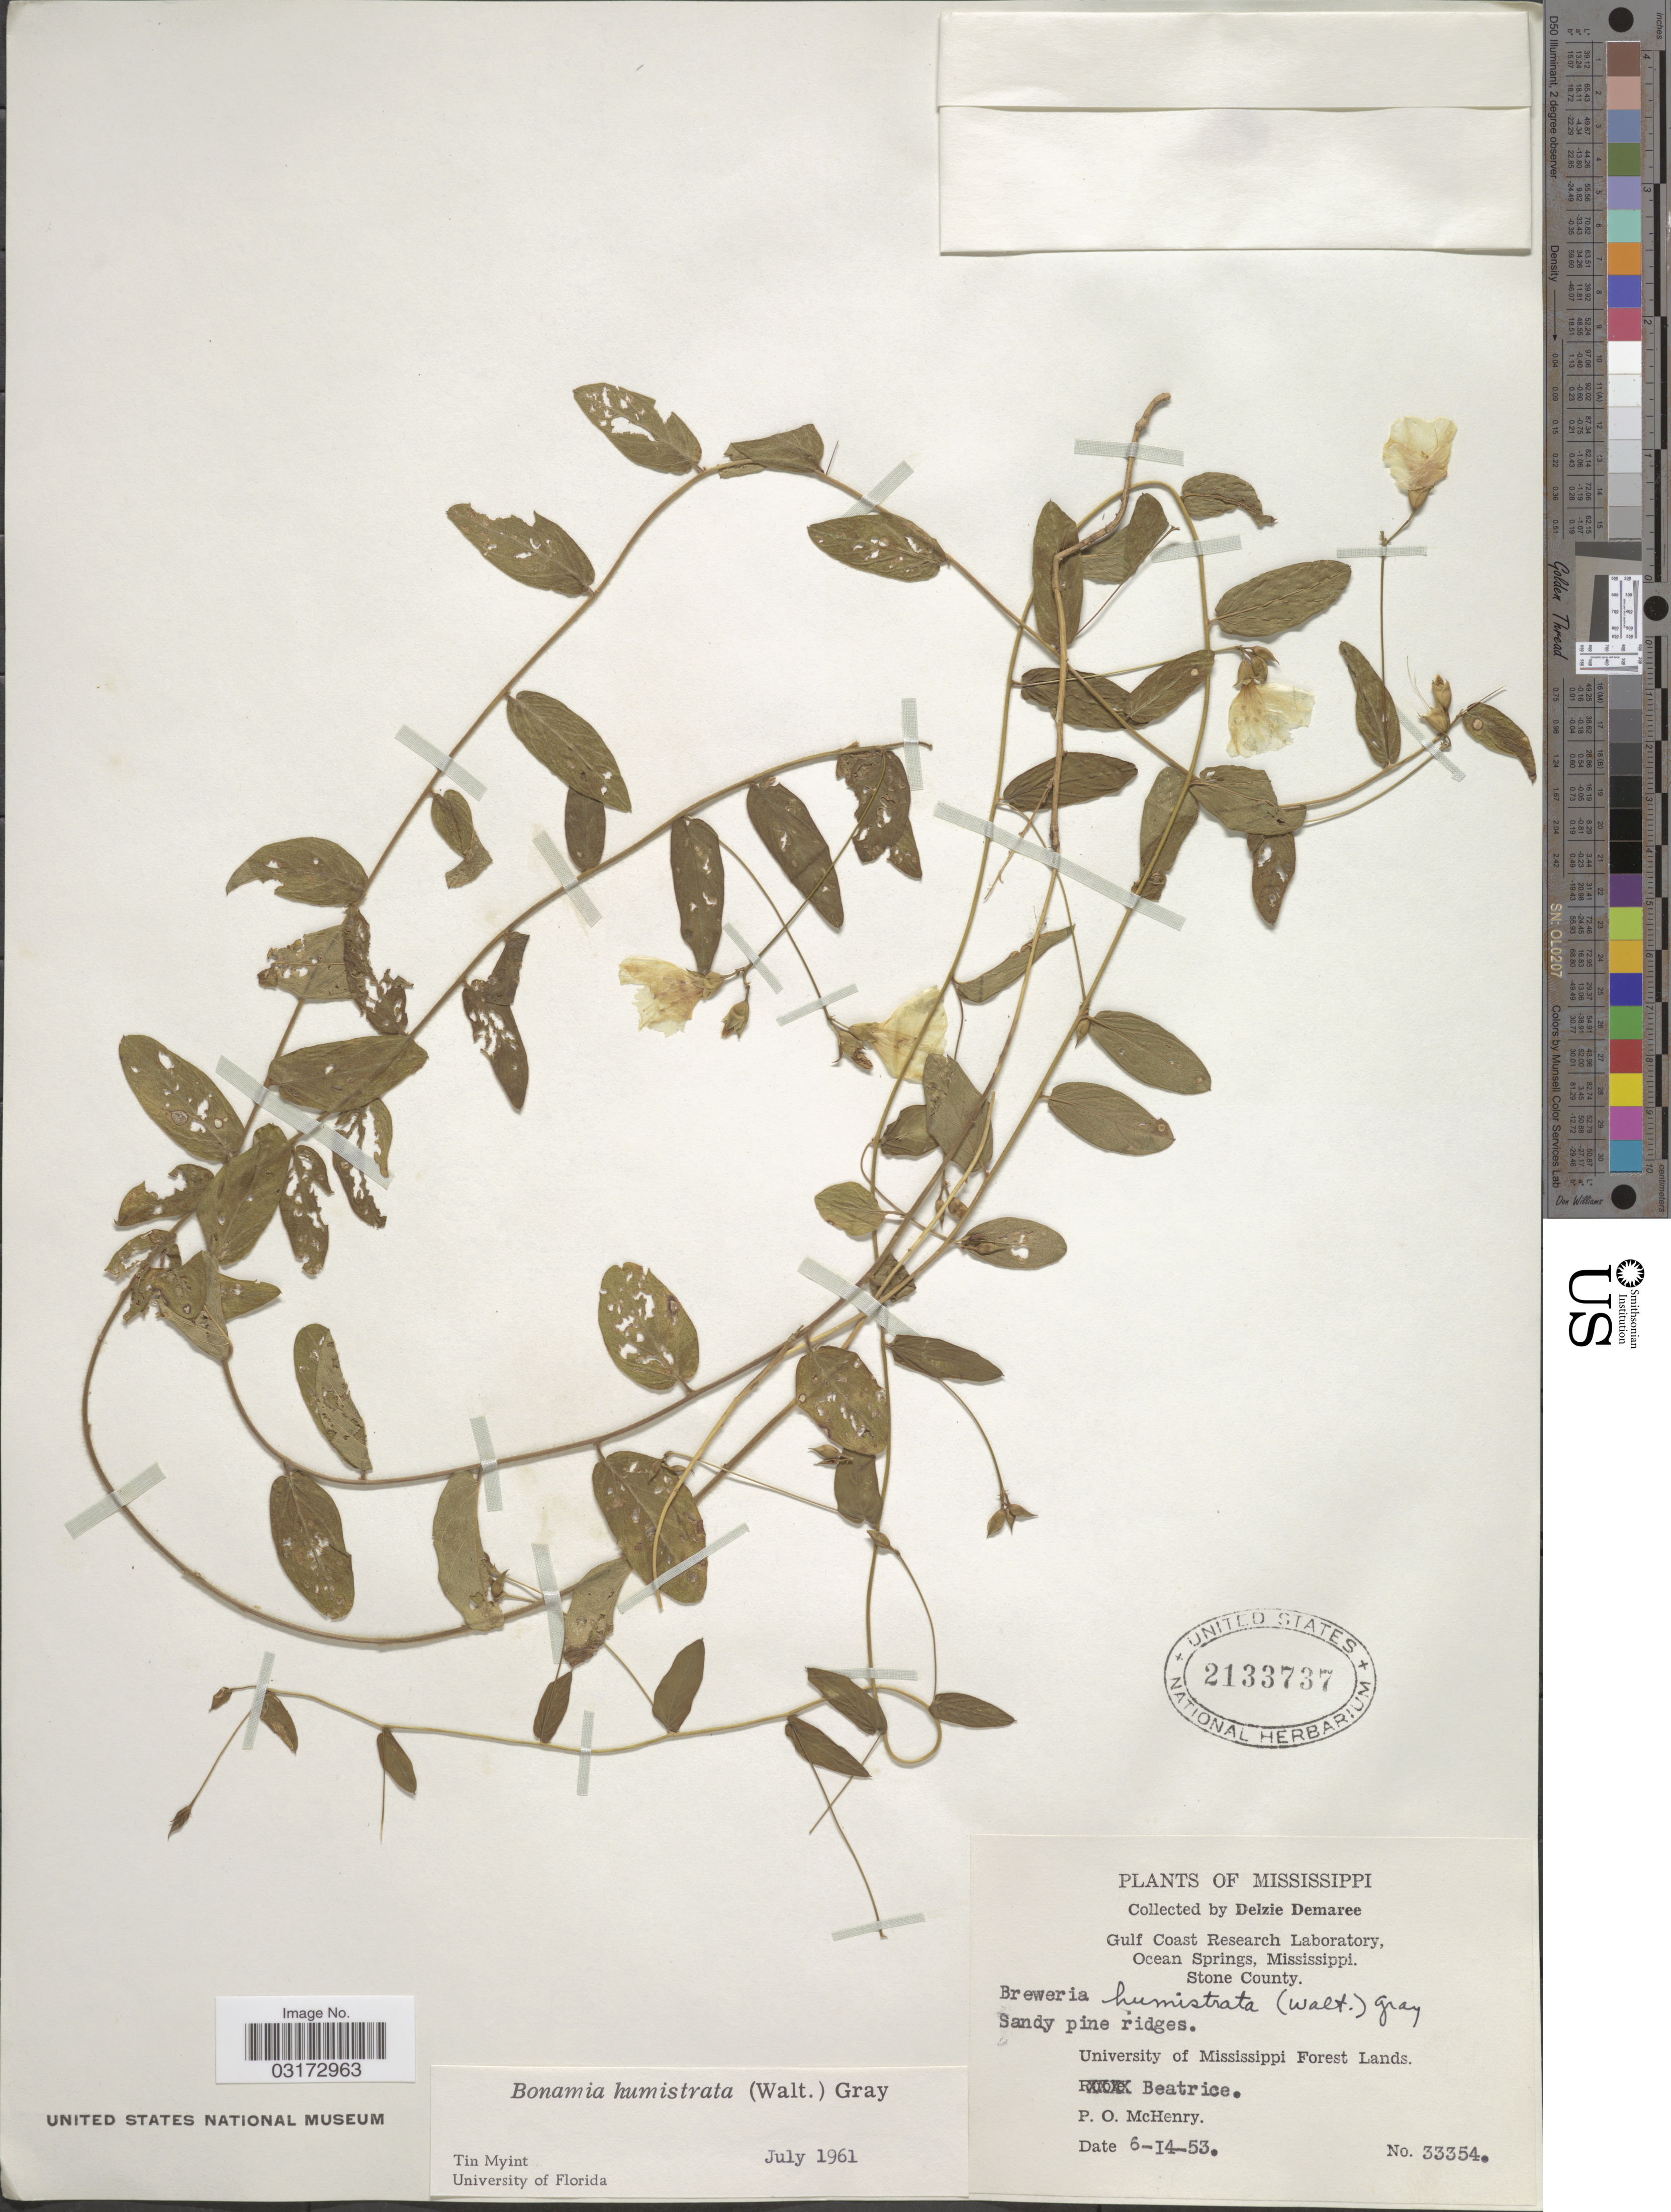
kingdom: Plantae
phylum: Tracheophyta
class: Magnoliopsida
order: Solanales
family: Convolvulaceae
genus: Stylisma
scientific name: Stylisma humistrata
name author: (Walter) Chapm.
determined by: Strong, Mark T., (BOT), Smithsonian Institution - National Museum of Natural History (UNITED STATES)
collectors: D. Demaree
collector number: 33354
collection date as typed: Transcribed d/m/y: 14/6/53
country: United States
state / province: Mississippi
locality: Gulf Coast Research Laboratory, Ocean Springs, Stone County, University of Mississippi Forest lands. Beatrice, P.O. McHenry.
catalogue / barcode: US 2133737